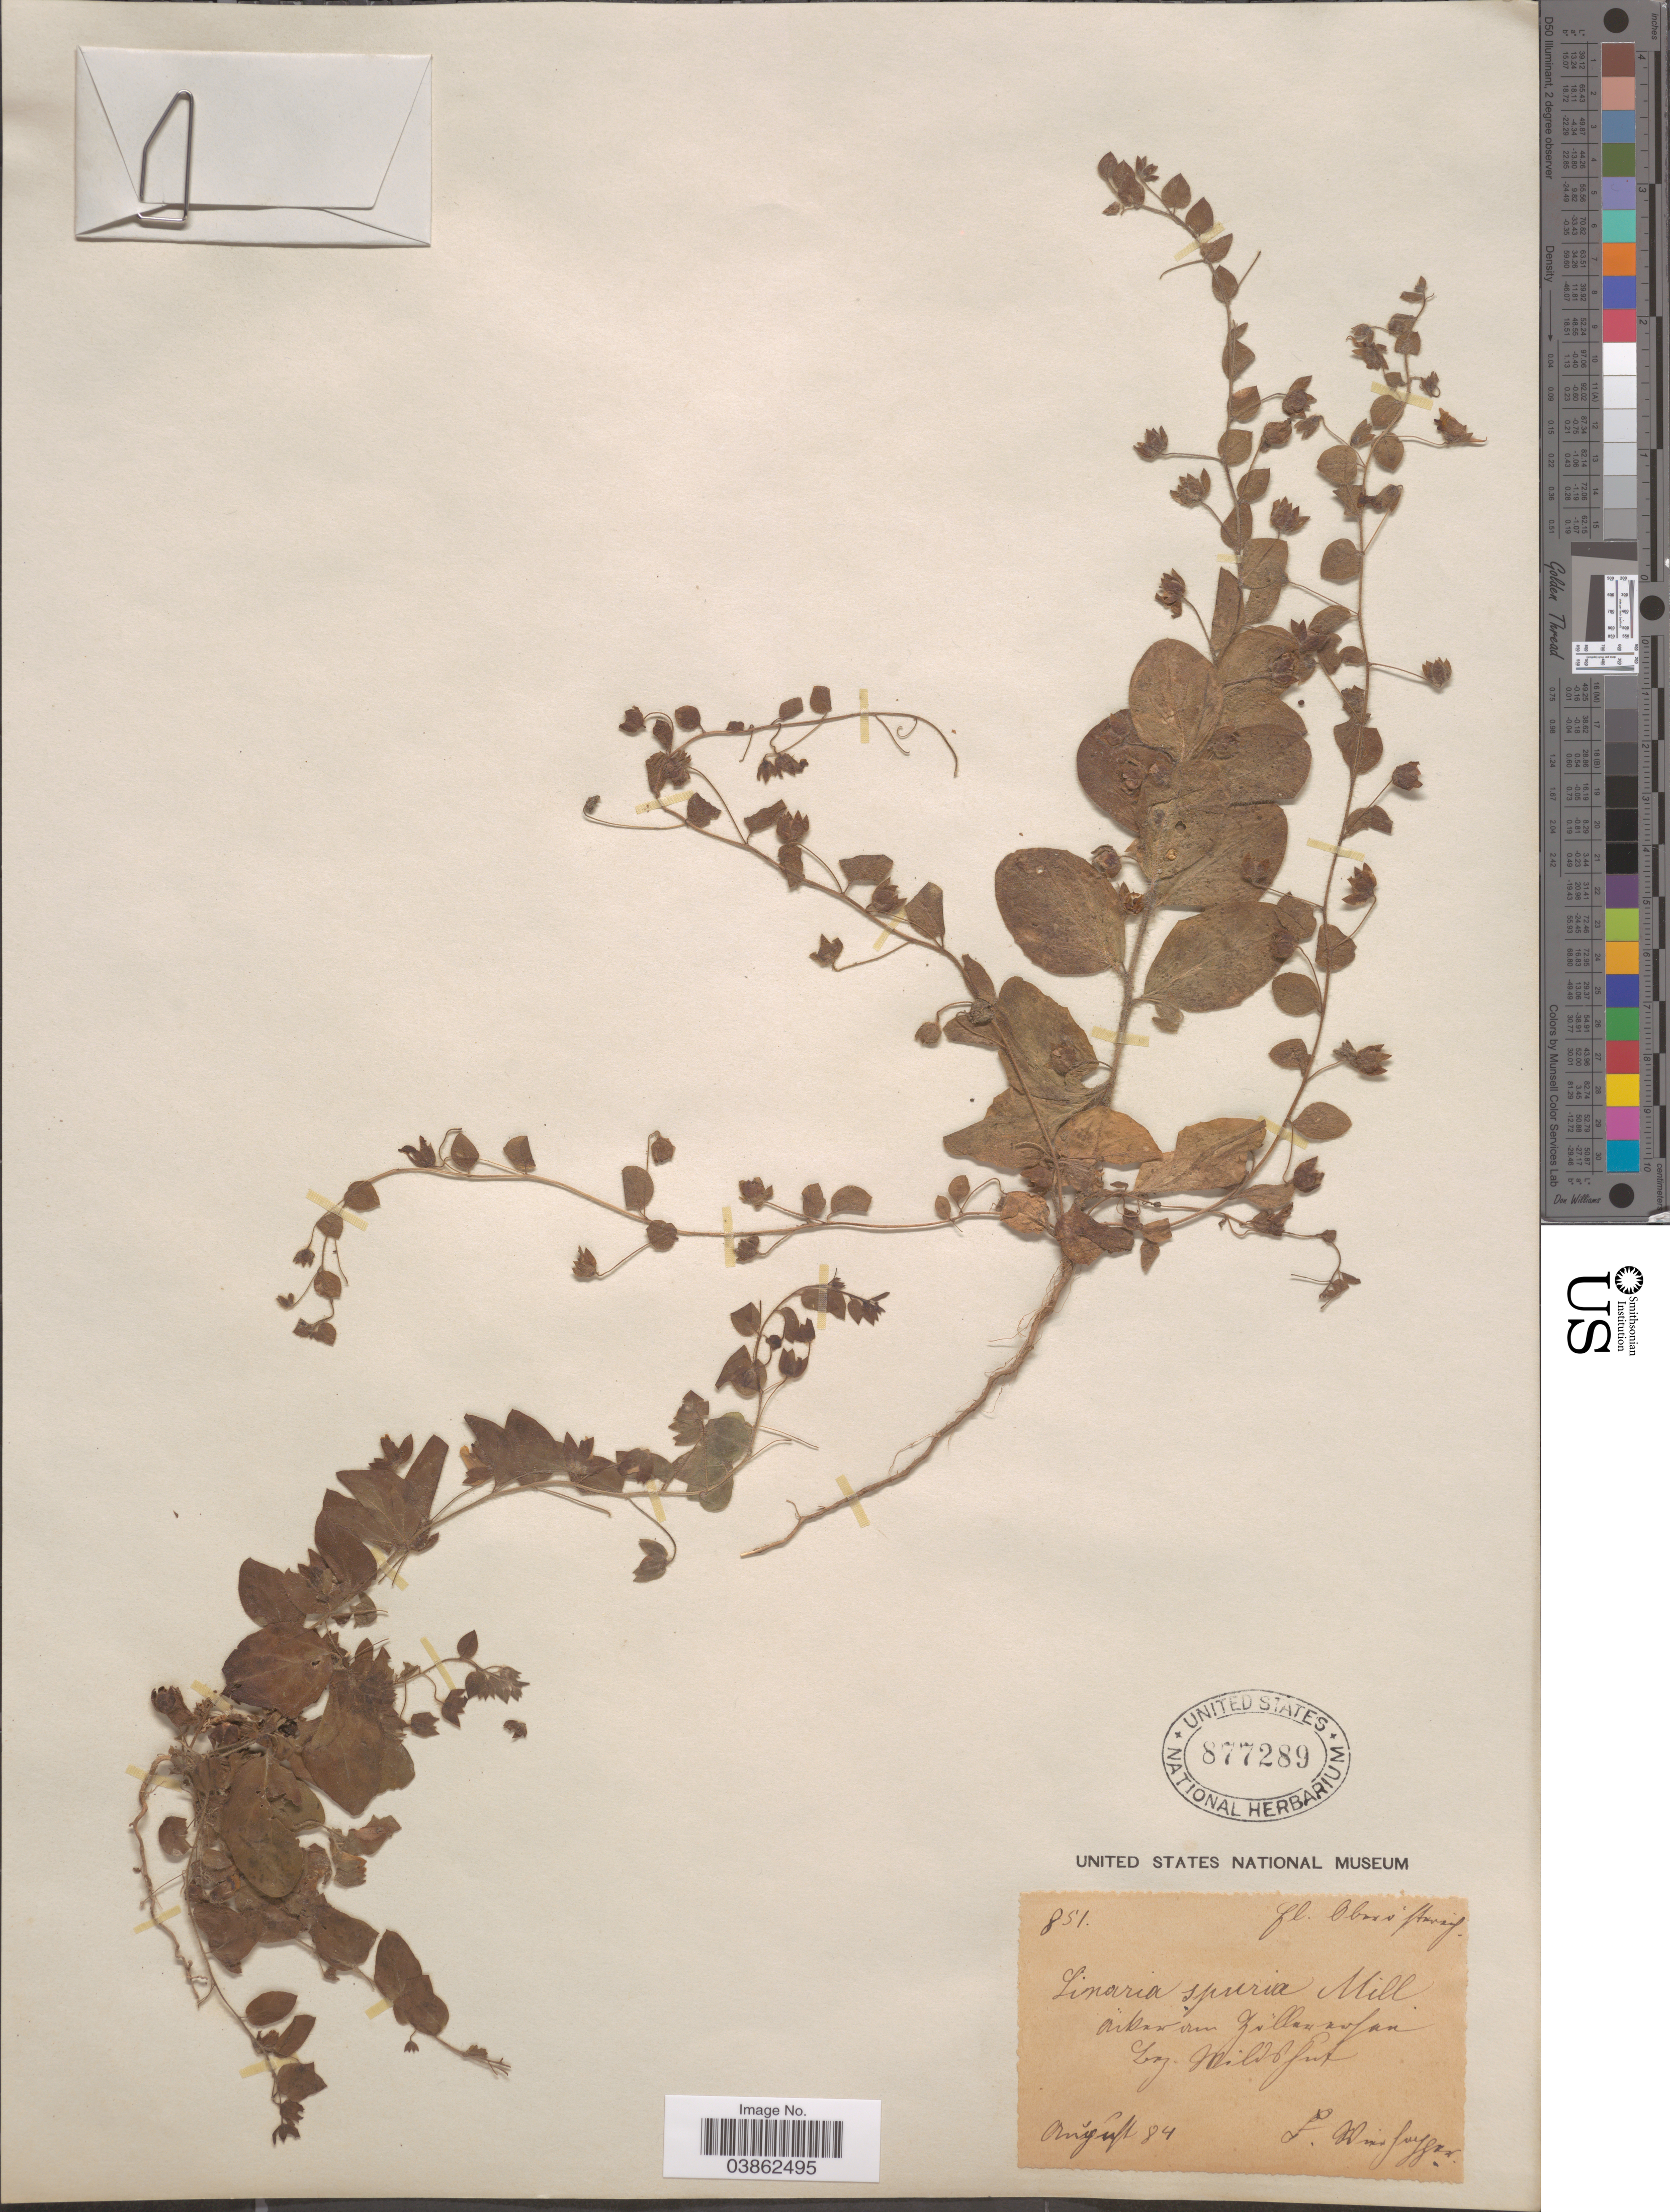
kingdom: Plantae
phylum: Tracheophyta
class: Magnoliopsida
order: Lamiales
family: Plantaginaceae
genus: Elatinoides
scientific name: Elatinoides spuria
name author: (L.) Wettst.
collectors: F. Vierhapper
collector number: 851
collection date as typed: Transcribed d/m/y: /8/84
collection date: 1884-08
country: Austria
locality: Fl. Oberösterreich, Äcker am Höllerersee, Bez. Wildshut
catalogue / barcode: US 877289